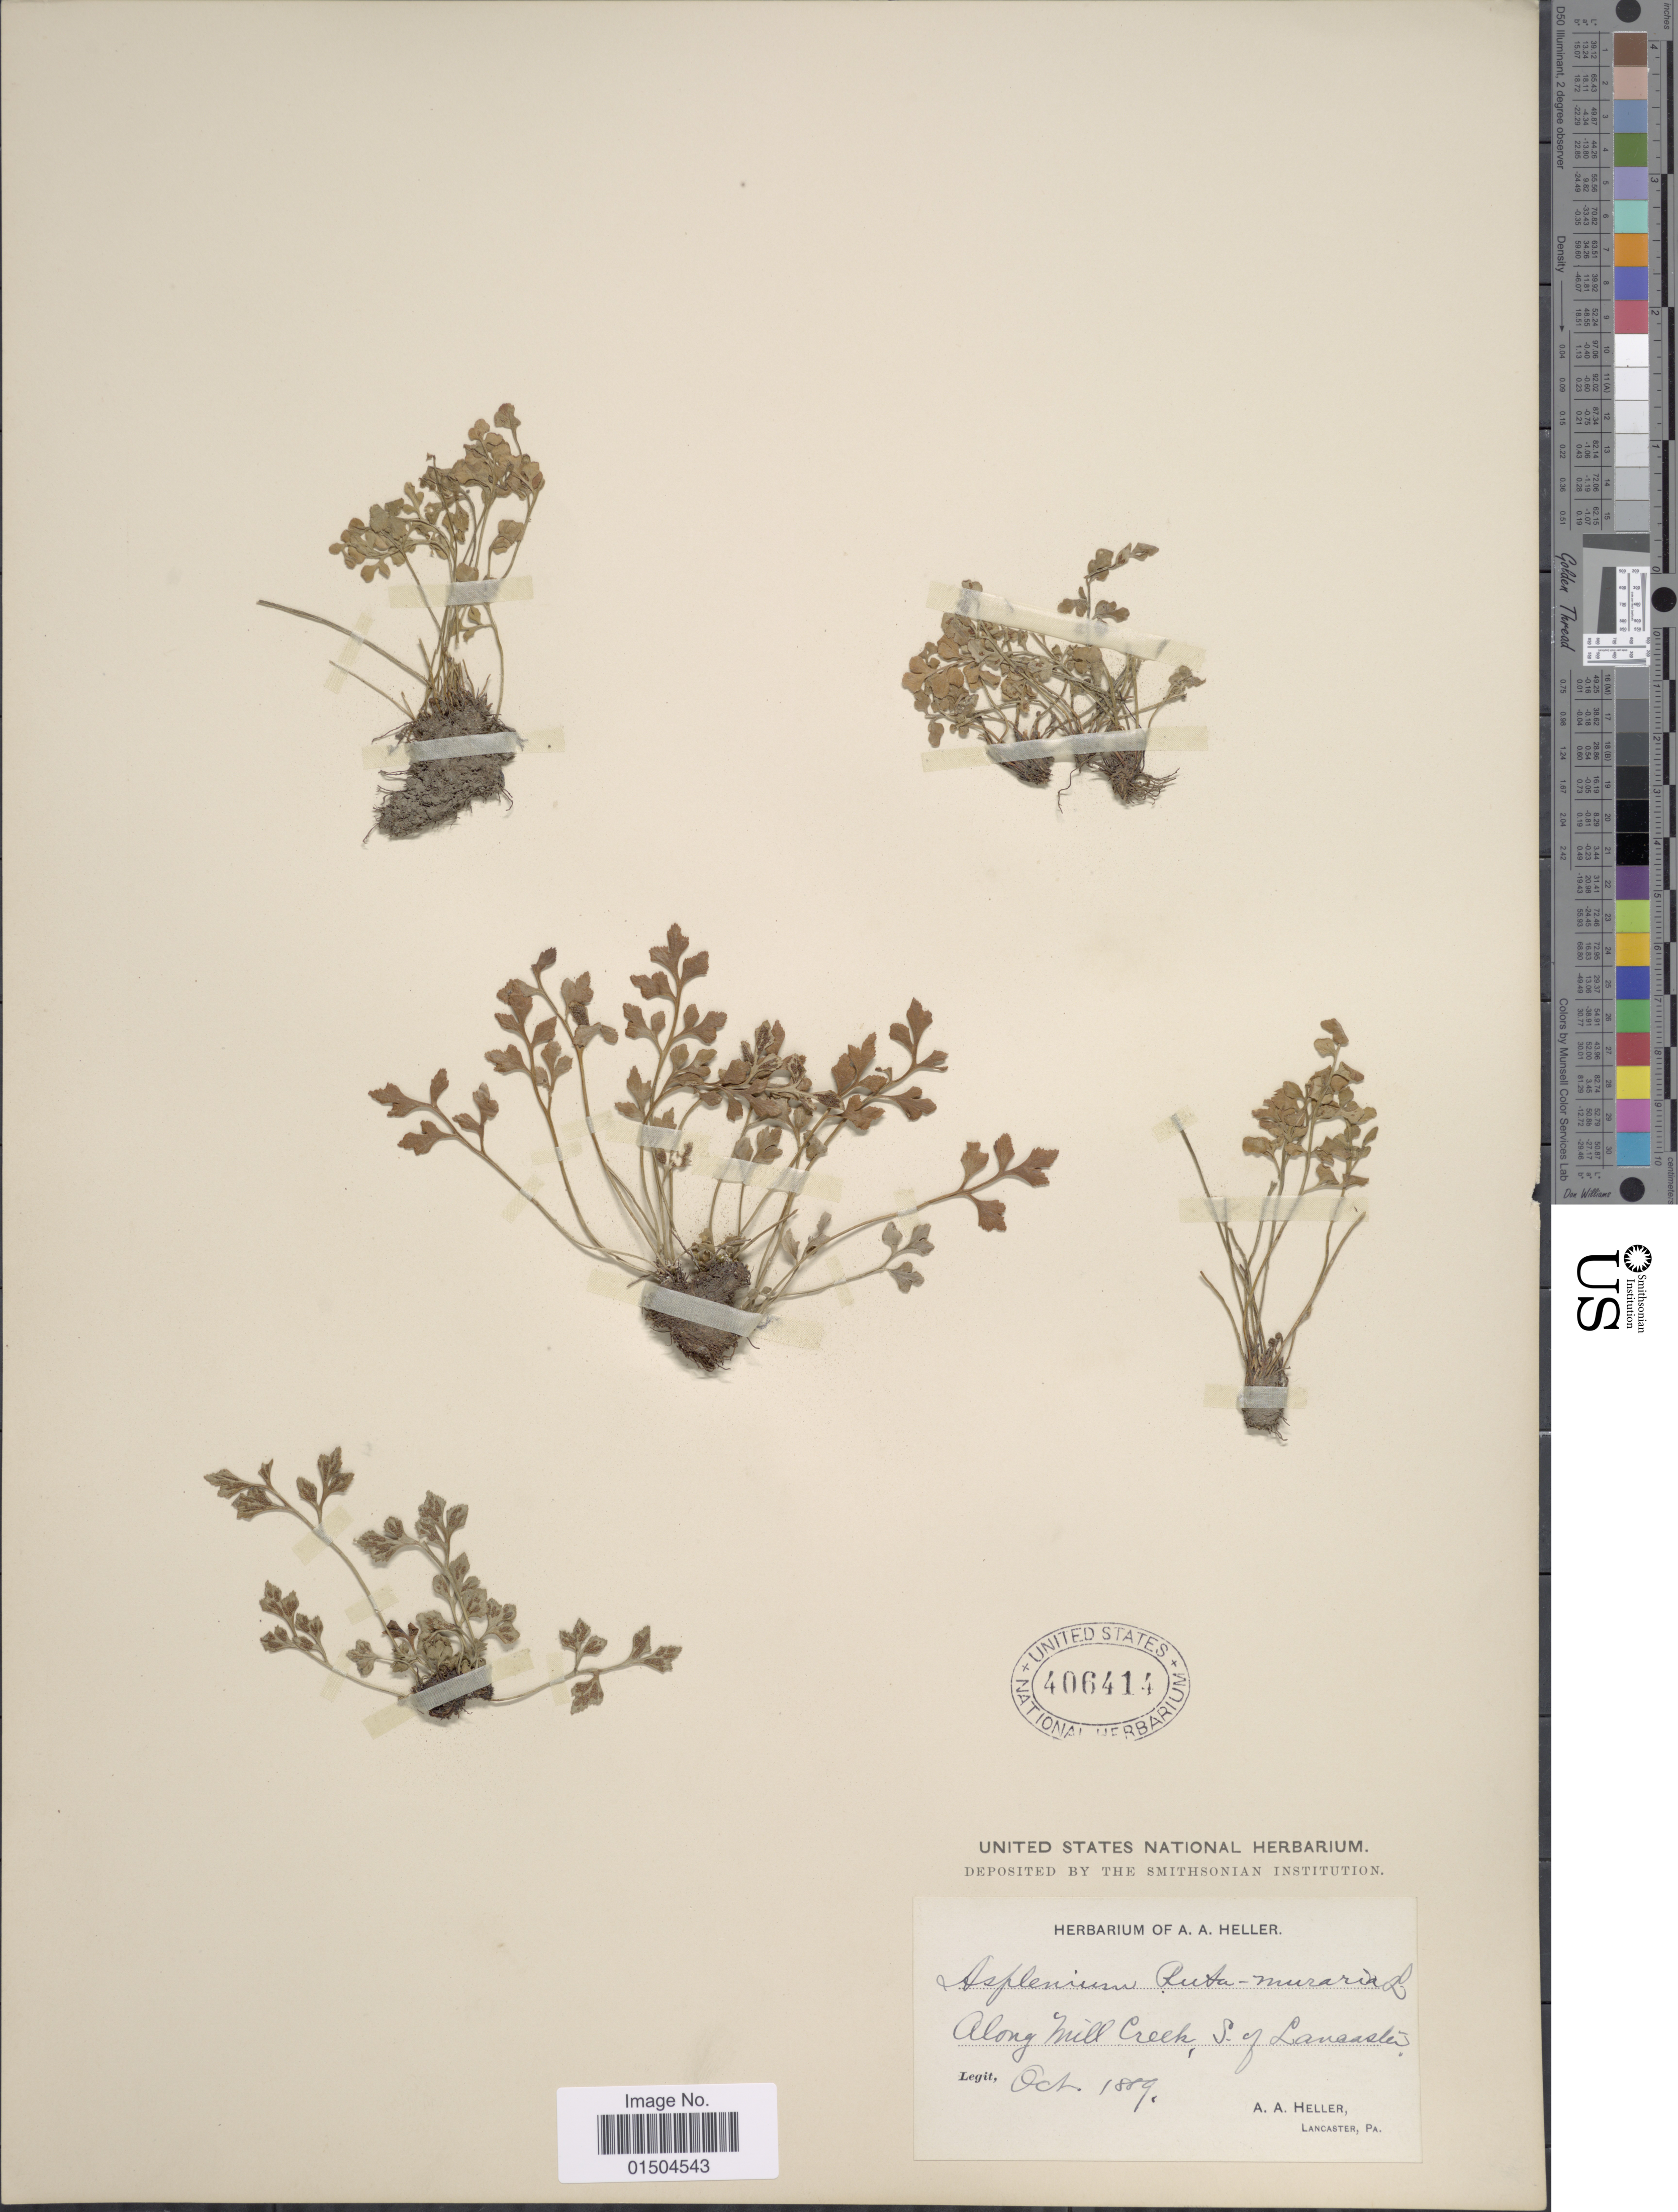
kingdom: Plantae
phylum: Tracheophyta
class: Polypodiopsida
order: Polypodiales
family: Aspleniaceae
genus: Asplenium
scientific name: Asplenium ruta-muraria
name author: L.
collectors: A. A. Heller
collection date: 1889-10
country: United States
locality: Along Mill Creek, S. of Lancaster.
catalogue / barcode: US 406414